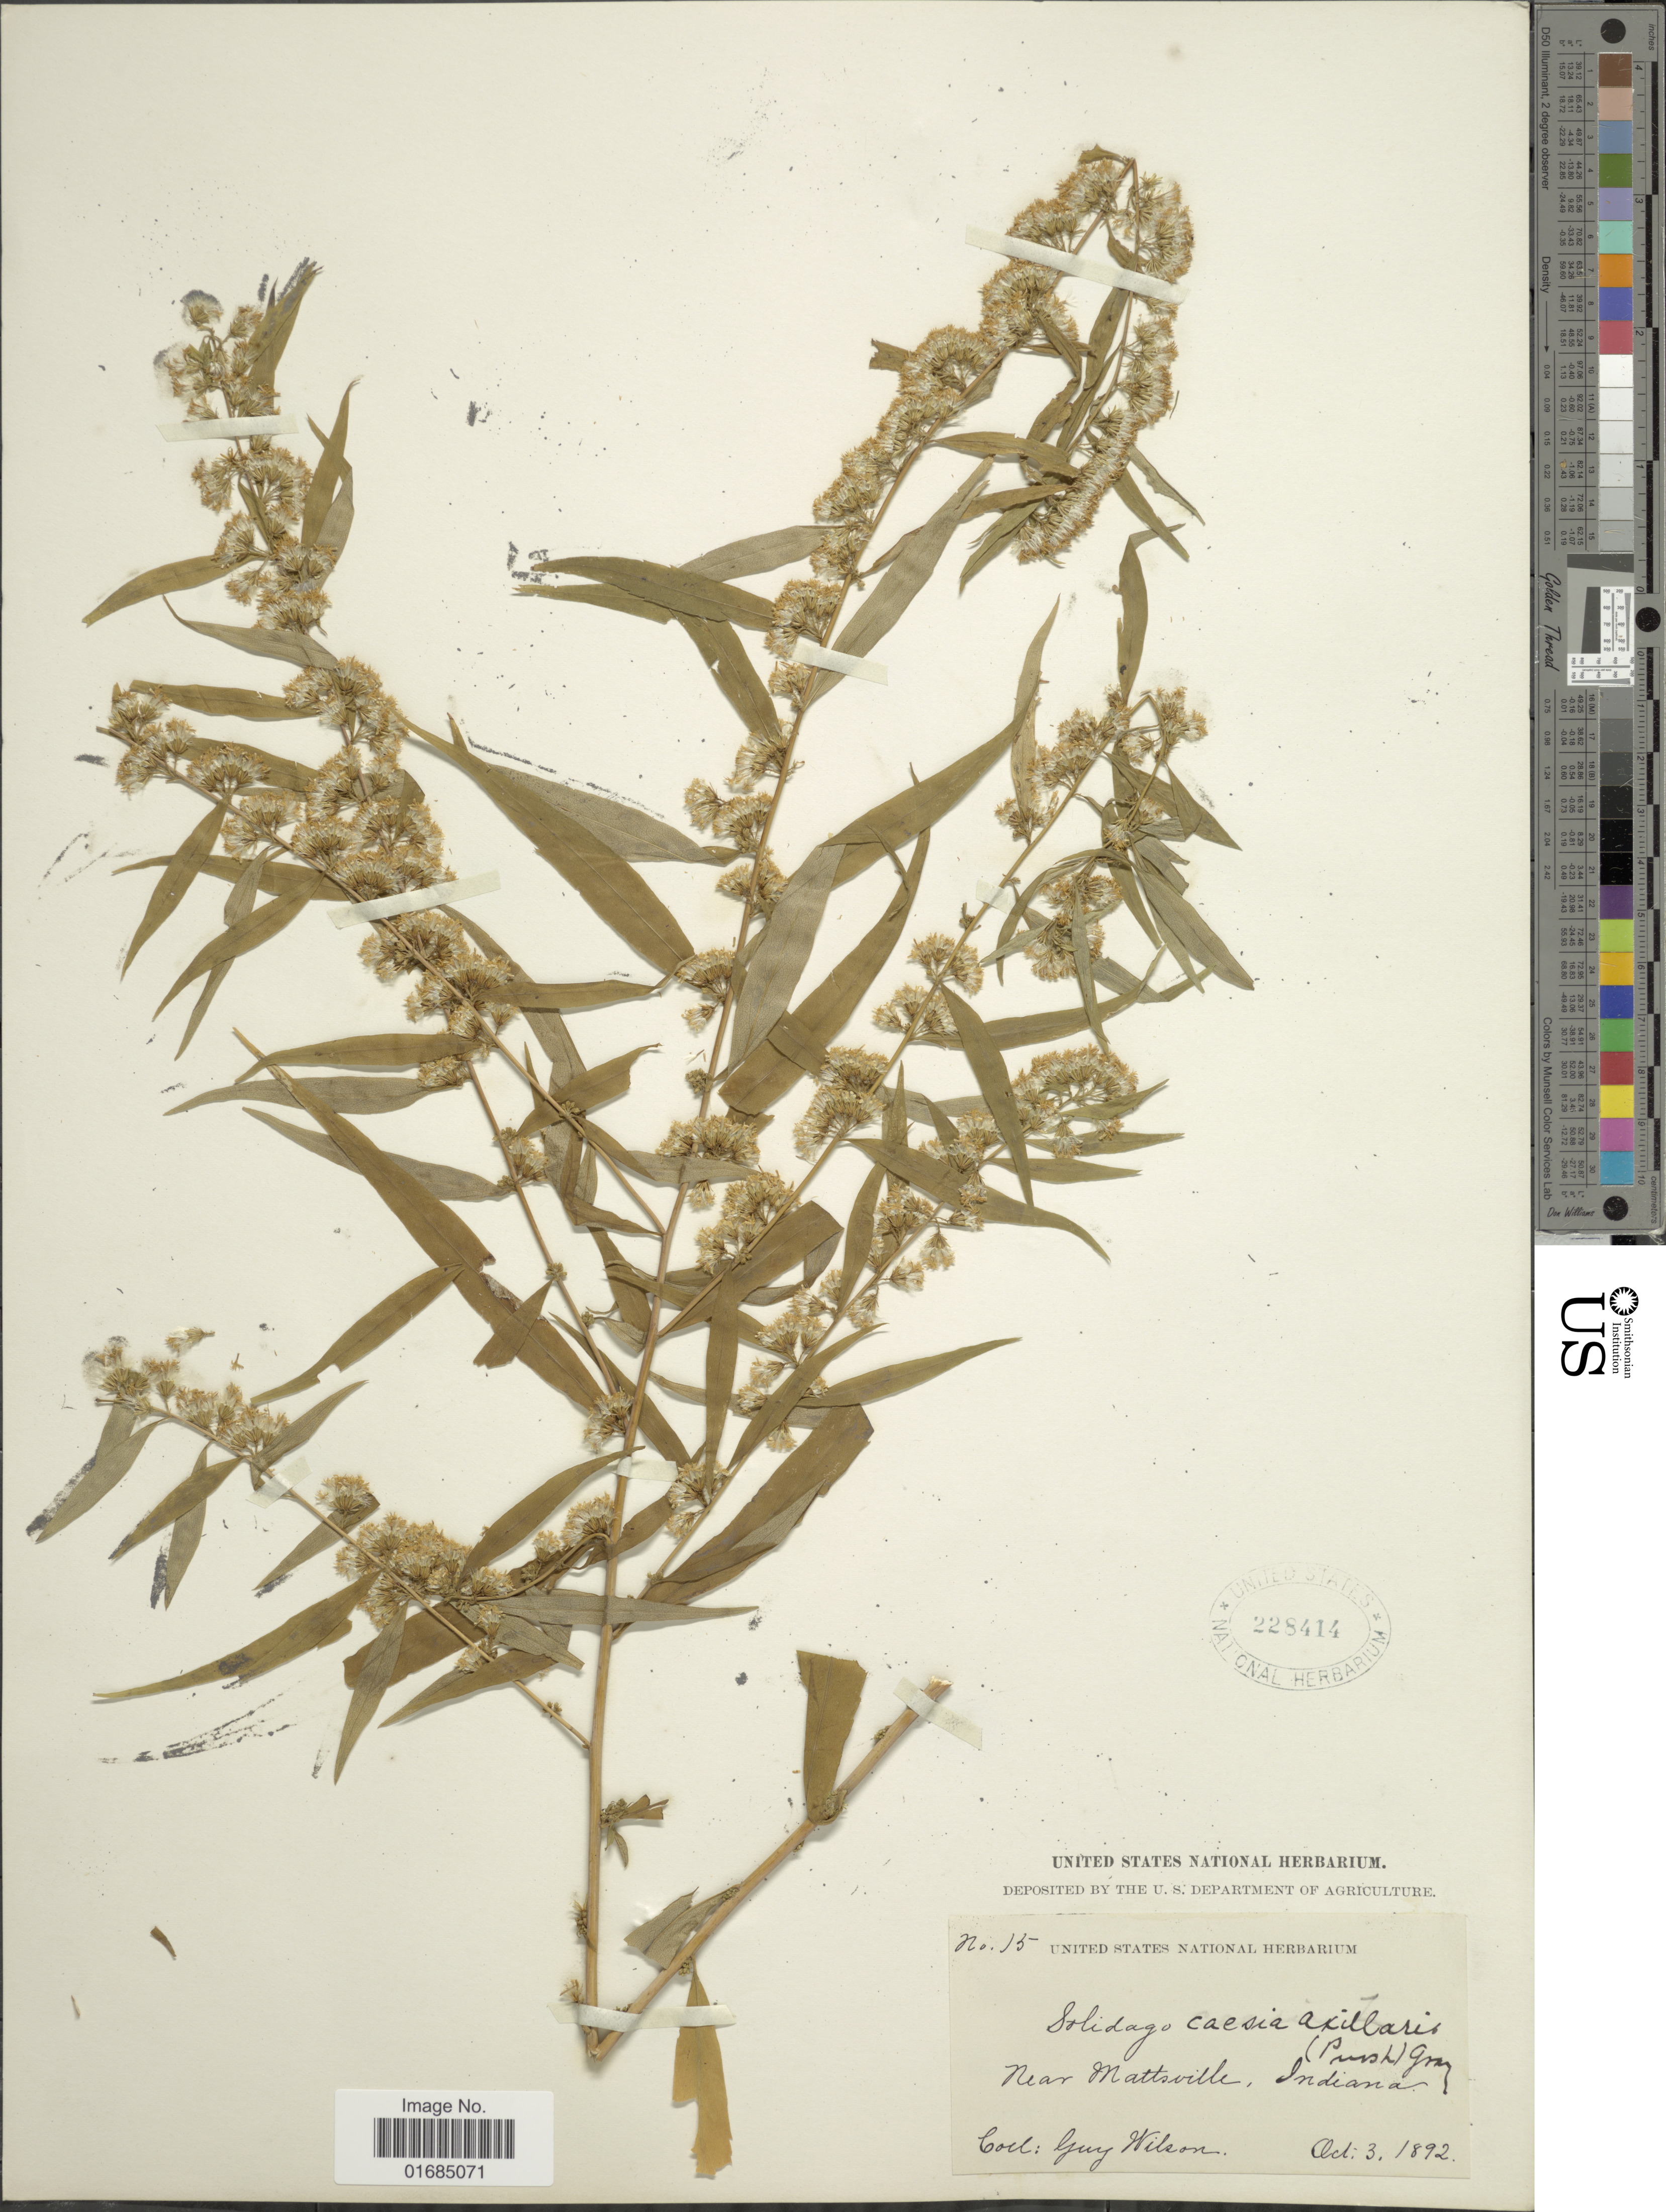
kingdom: Plantae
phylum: Tracheophyta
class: Magnoliopsida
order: Asterales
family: Asteraceae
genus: Solidago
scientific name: Solidago caesia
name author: L.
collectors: G. Wilson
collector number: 15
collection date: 1892-10-03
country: United States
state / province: Indiana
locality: Near Mattsville.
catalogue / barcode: US 228414